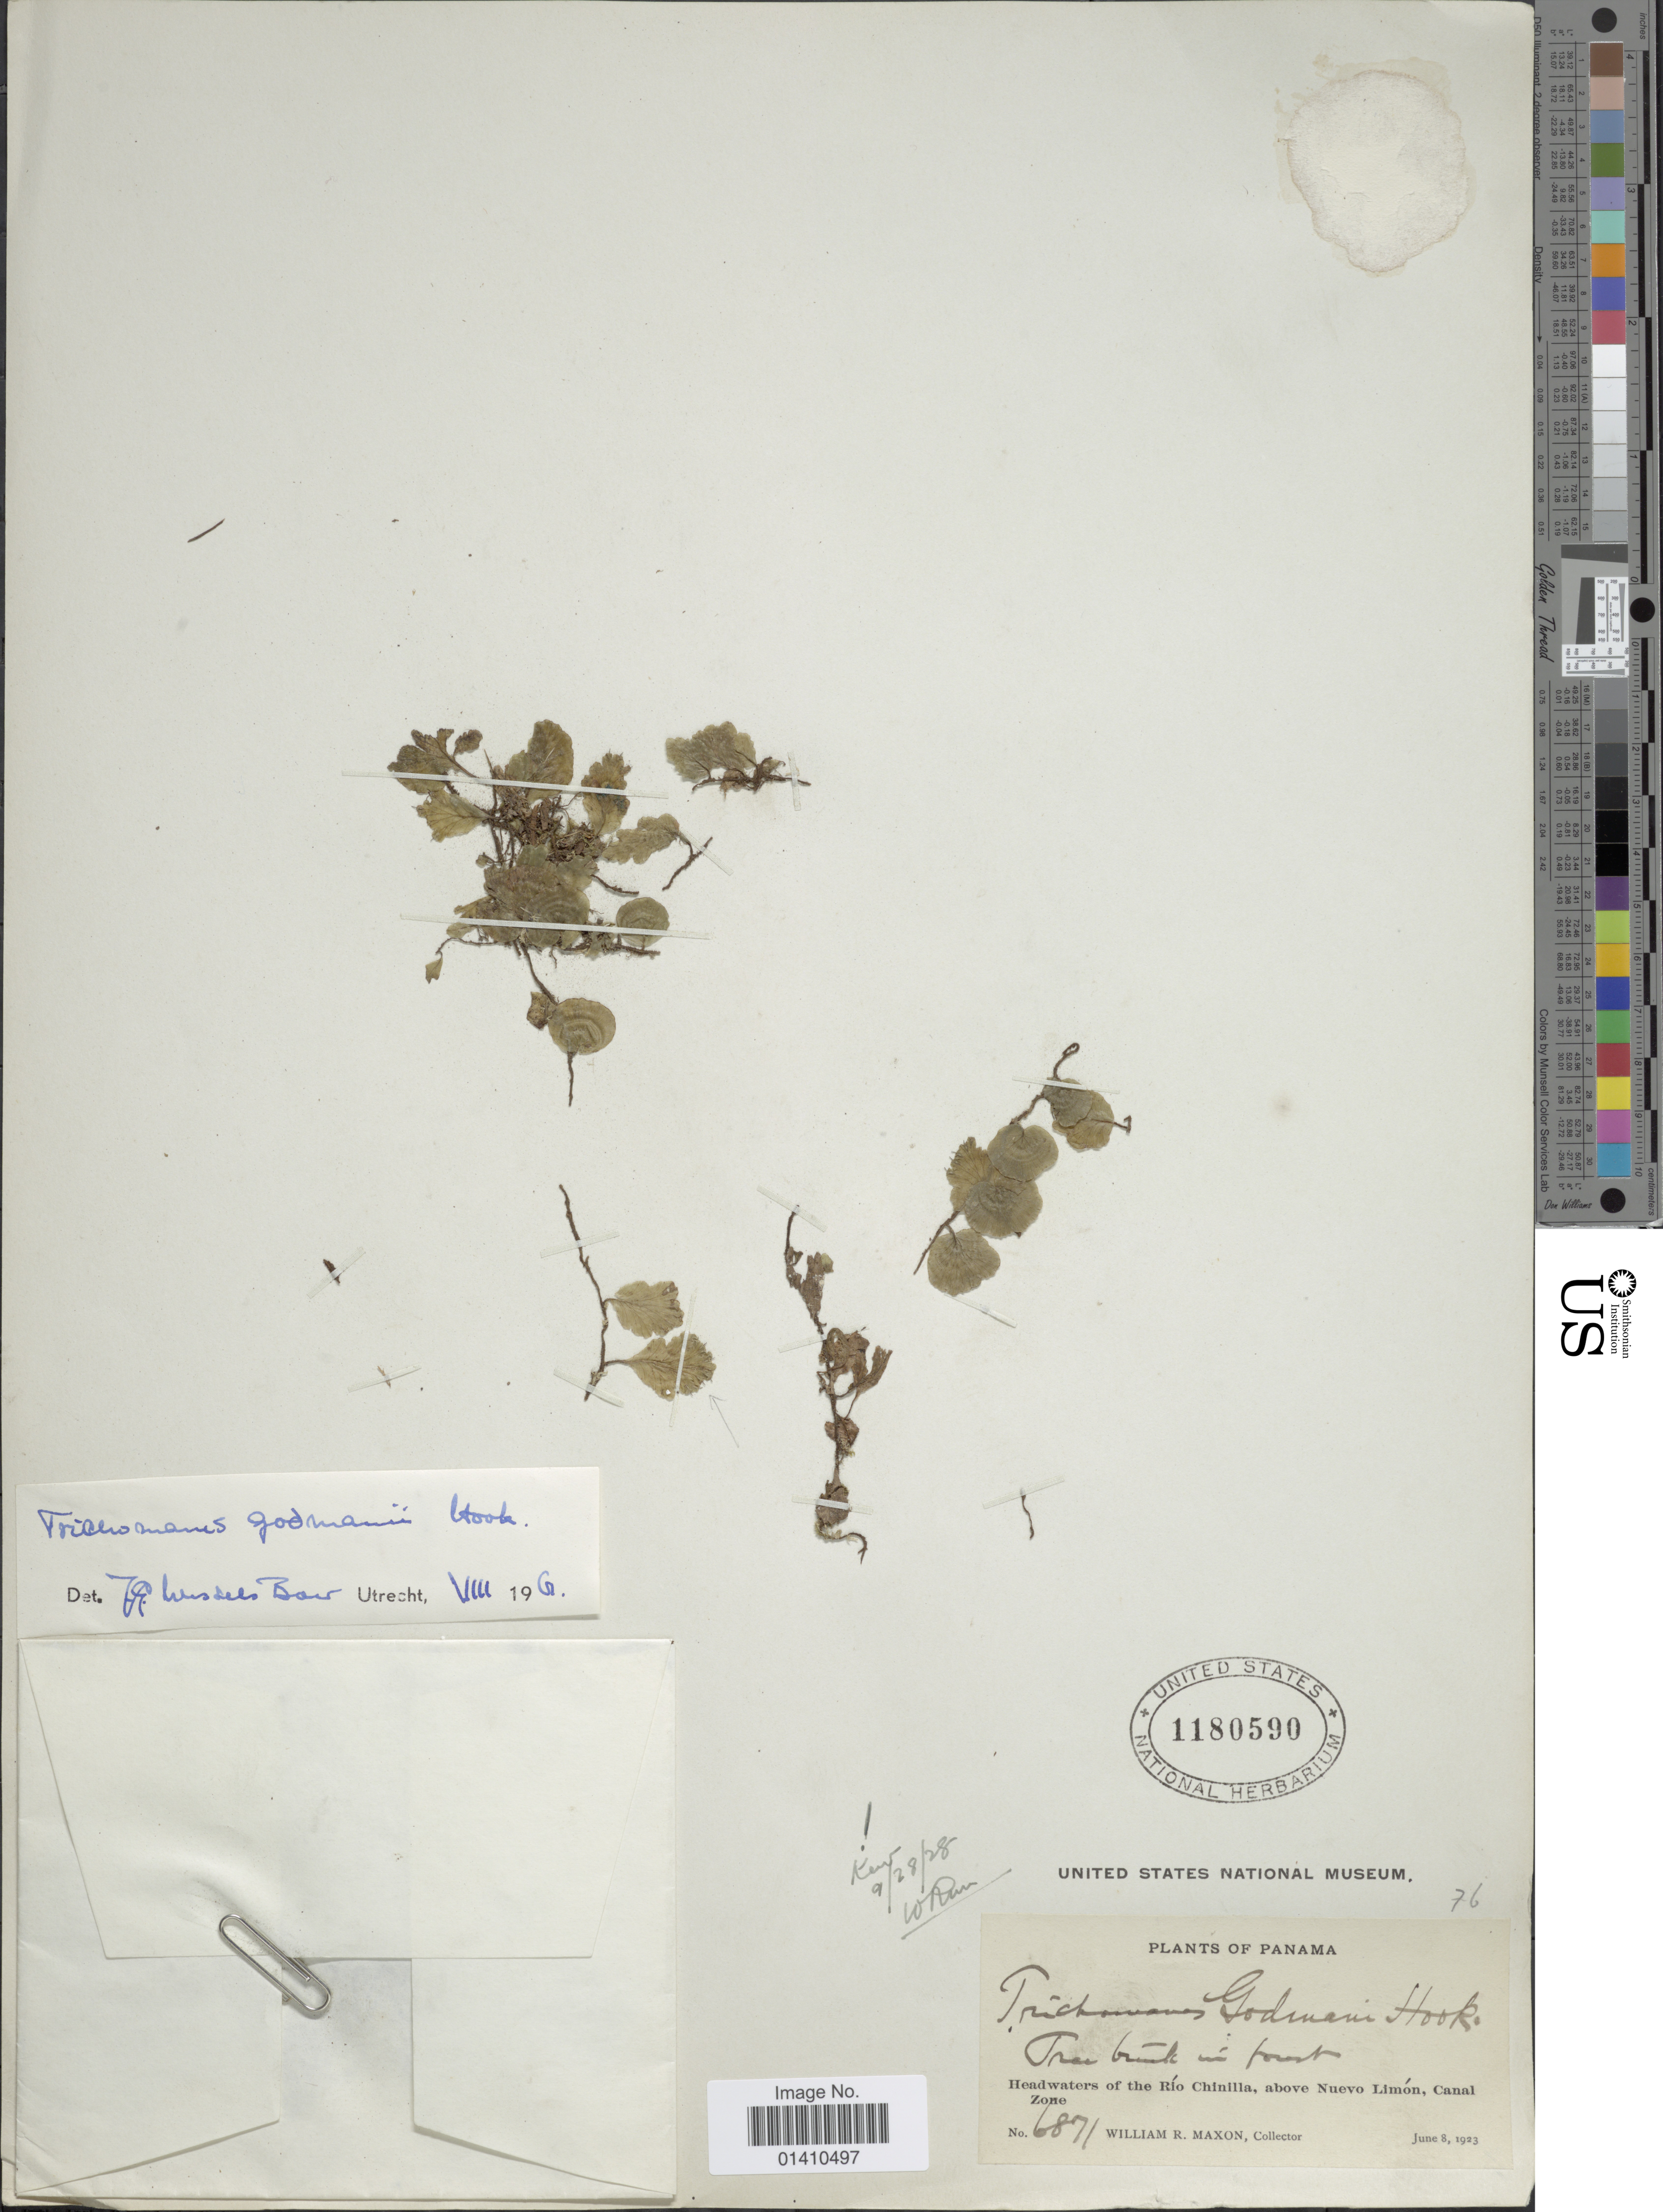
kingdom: Plantae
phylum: Tracheophyta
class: Polypodiopsida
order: Hymenophyllales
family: Hymenophyllaceae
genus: Didymoglossum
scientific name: Didymoglossum godmanii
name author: (Hook. ex Baker) Ebihara & Dubuisson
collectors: W. R. Maxon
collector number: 6871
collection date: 1923-06-08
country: Panama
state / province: Colón / Panamá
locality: Headwaters of the Rio Chinilla, above Nuevo Limon, Canal Zone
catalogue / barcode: US 1180590